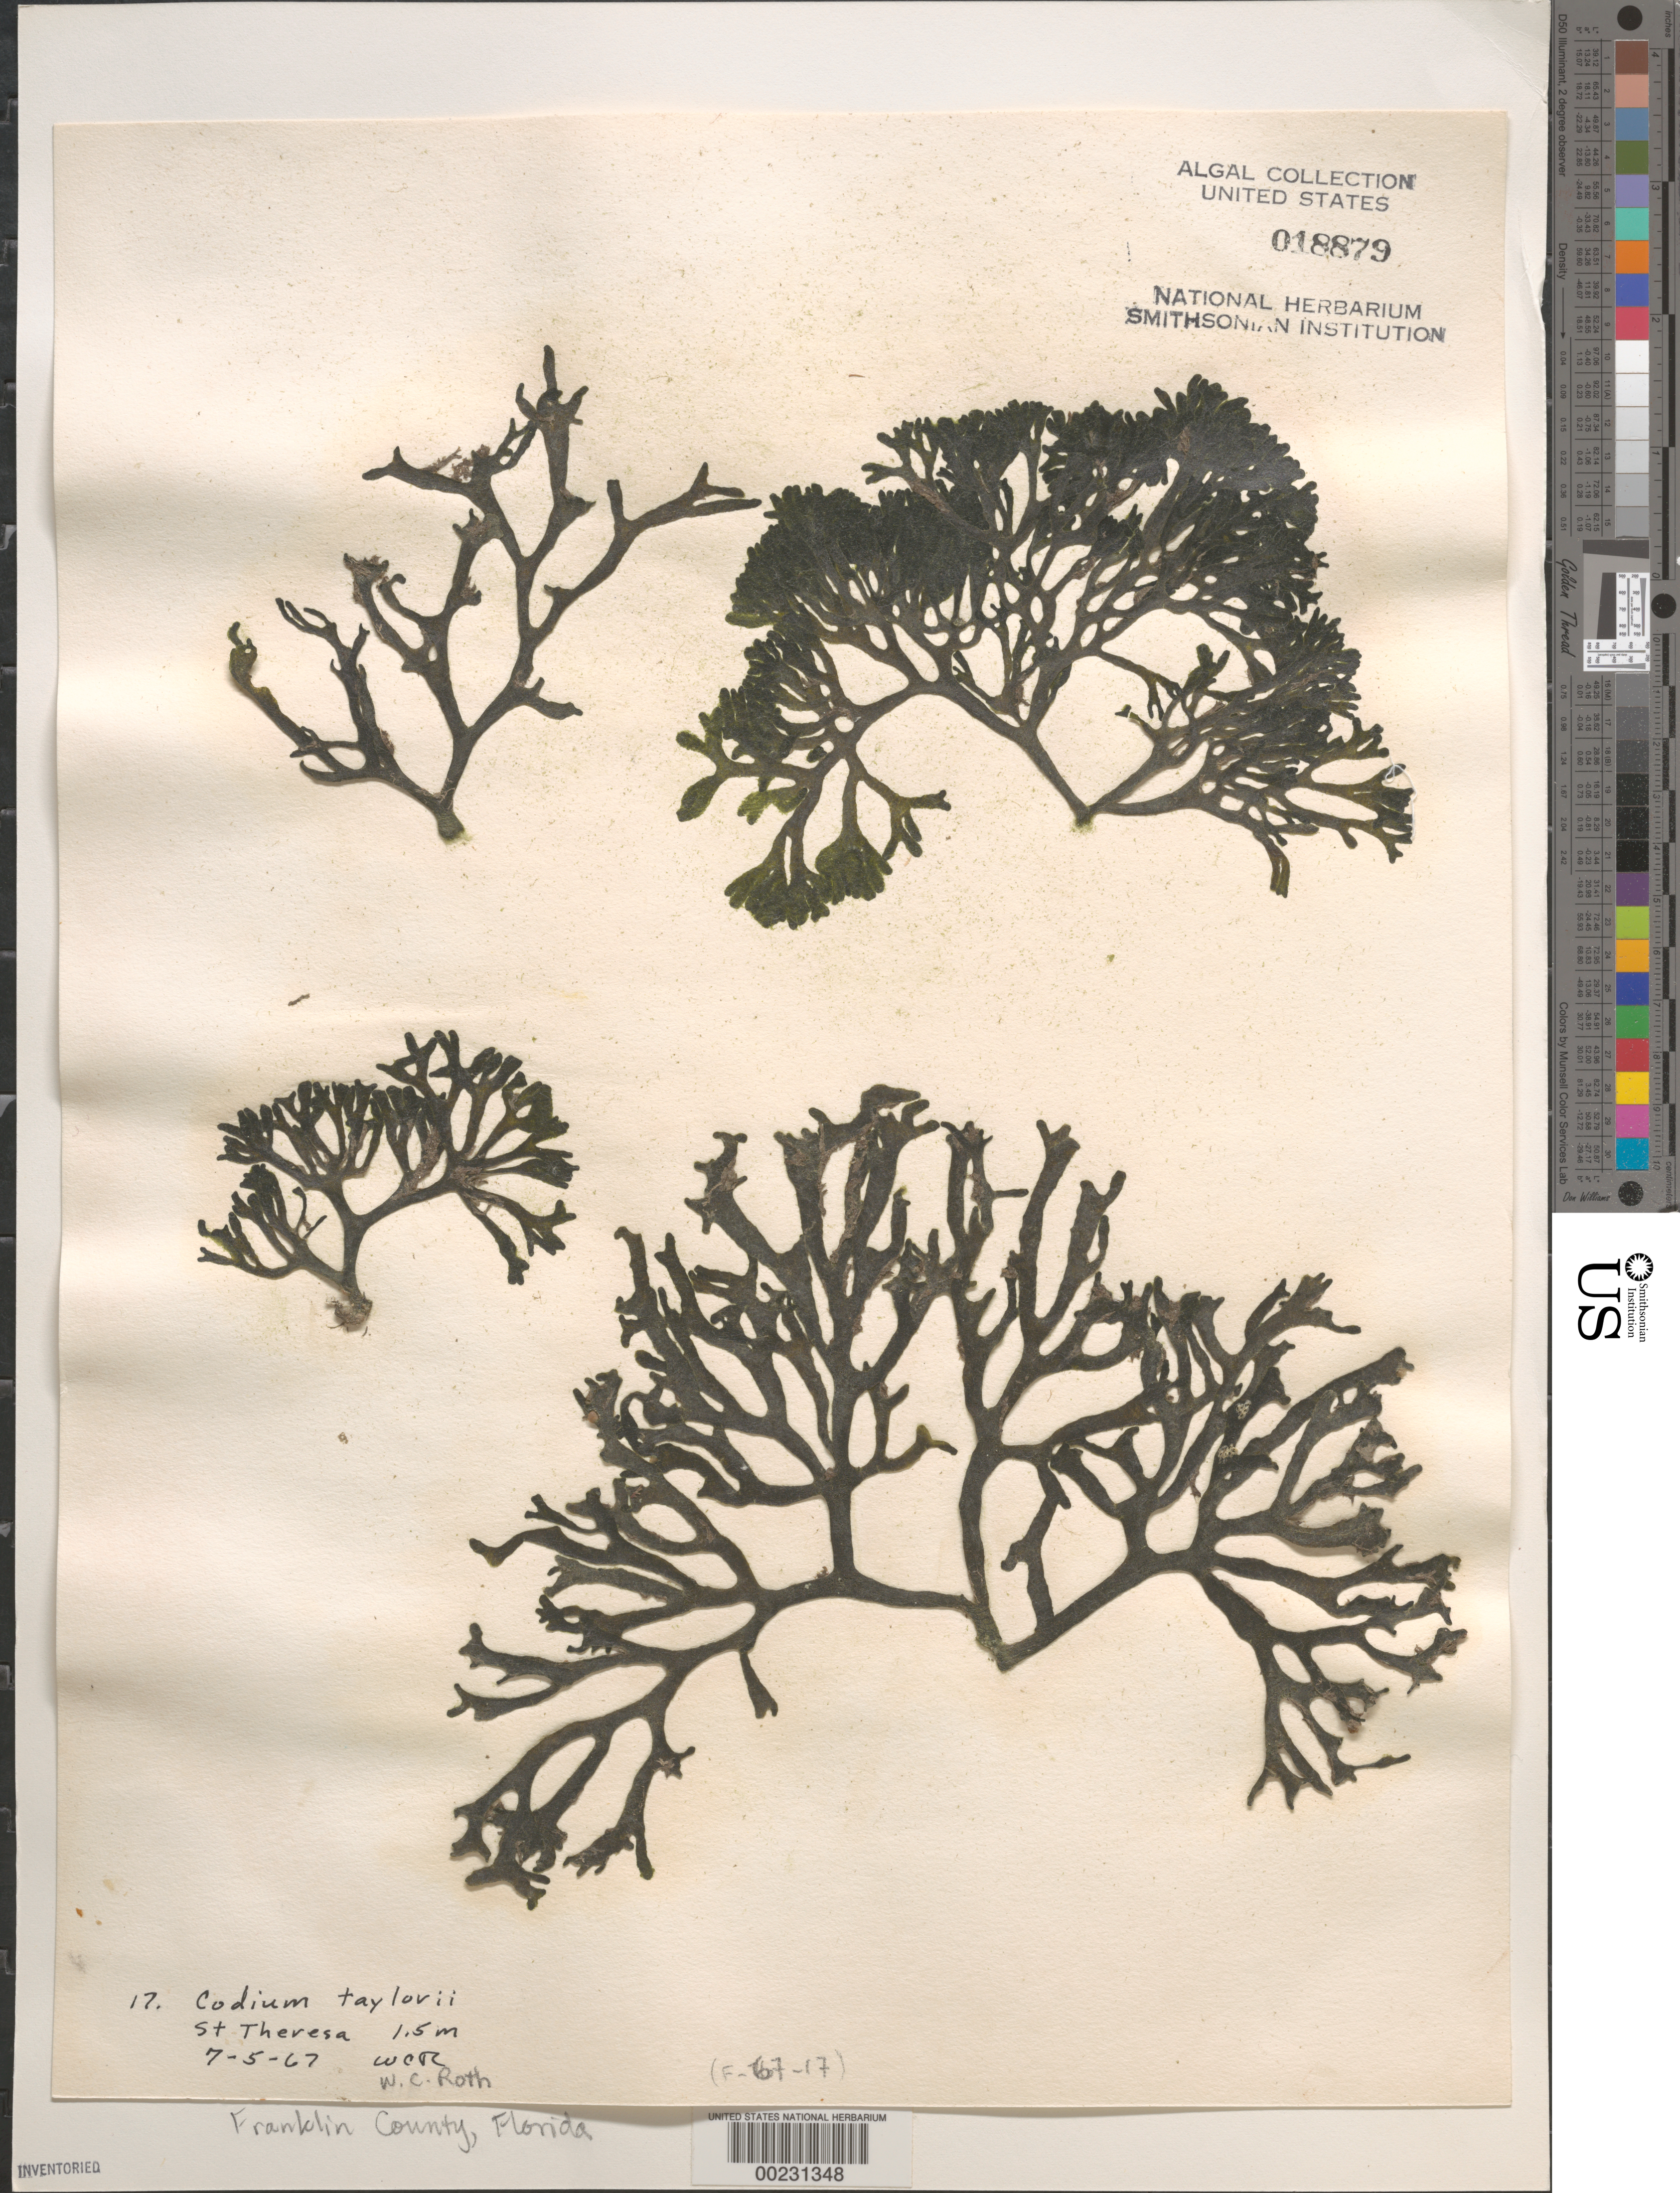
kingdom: Plantae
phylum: Chlorophyta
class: Ulvophyceae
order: Bryopsidales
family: Codiaceae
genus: Codium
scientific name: Codium taylorii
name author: P.C. Silva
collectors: W. C. Roth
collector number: F-67-17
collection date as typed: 05 Jul 1967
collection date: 1967-07-05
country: United States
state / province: Florida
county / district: Franklin County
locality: Saint Teresa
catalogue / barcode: US 18879